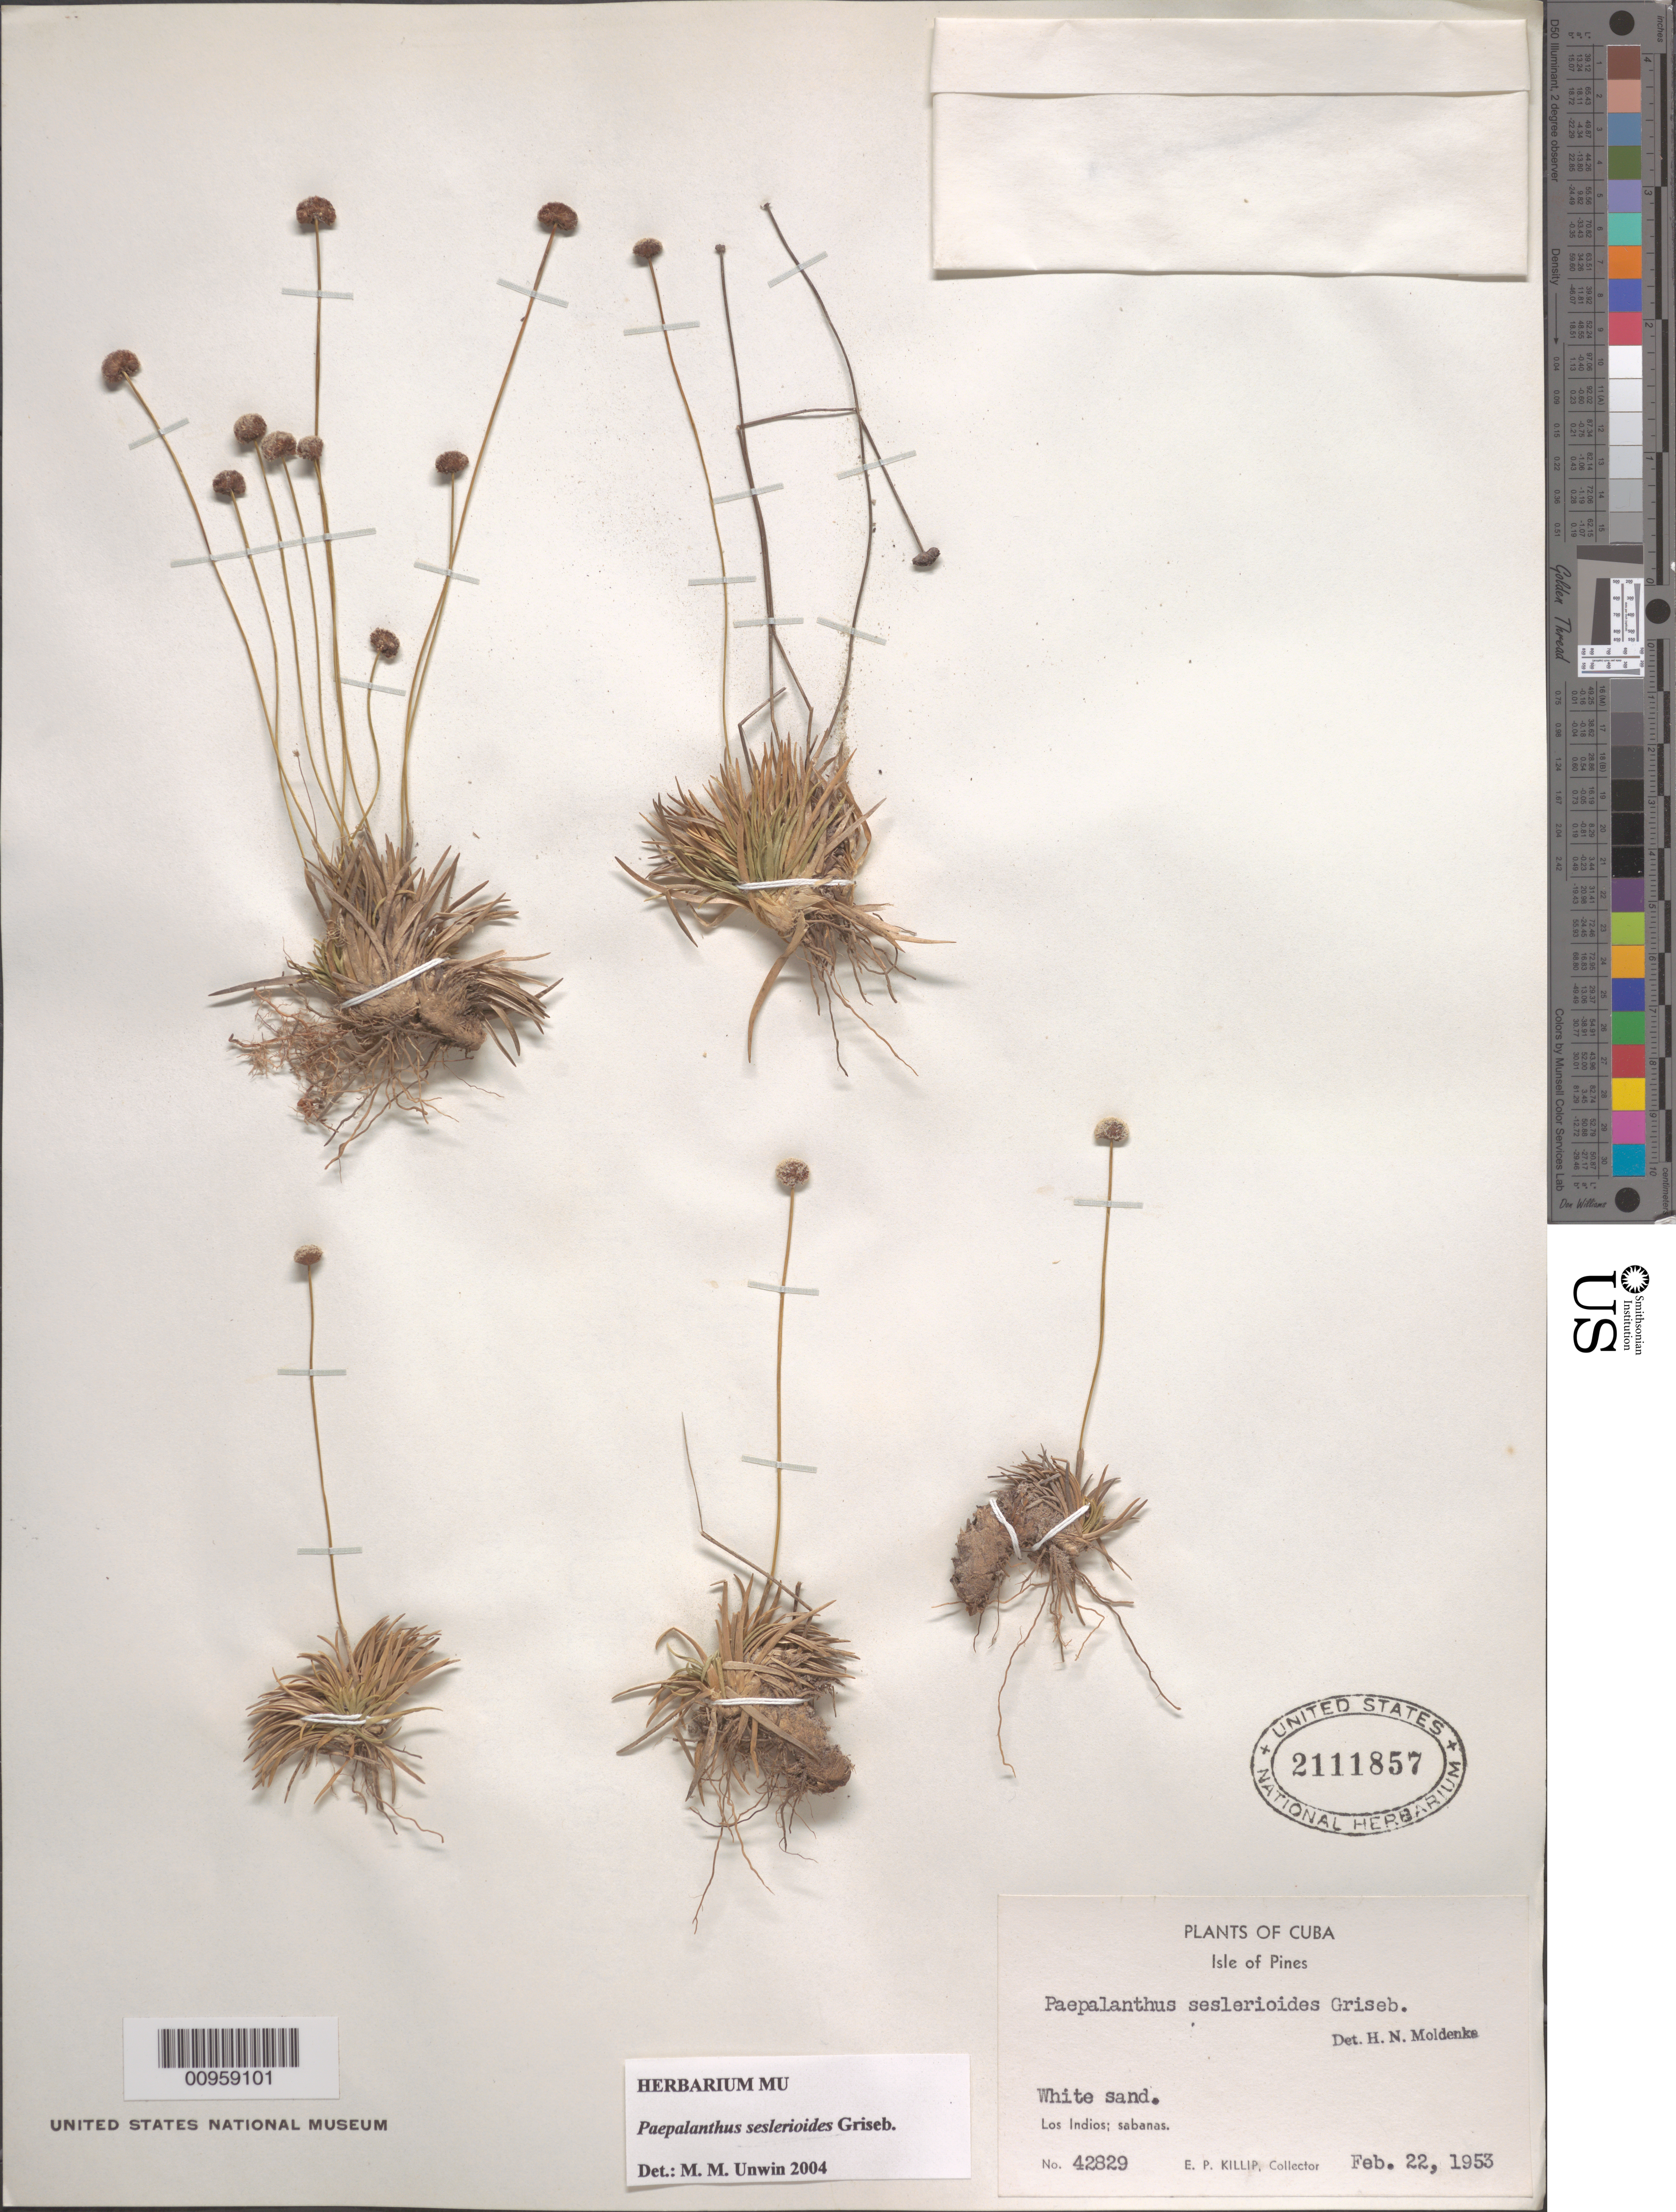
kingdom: Plantae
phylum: Tracheophyta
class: Liliopsida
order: Poales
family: Eriocaulaceae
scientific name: Giuliettia seslerioides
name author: (Griseb.) Andrino & Sano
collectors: E. P. Killip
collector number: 42829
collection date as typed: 22 Feb 1953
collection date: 1953-02-22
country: Cuba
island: Isla de la Juventud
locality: Los Indios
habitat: White-sand sabanas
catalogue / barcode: US 2111857